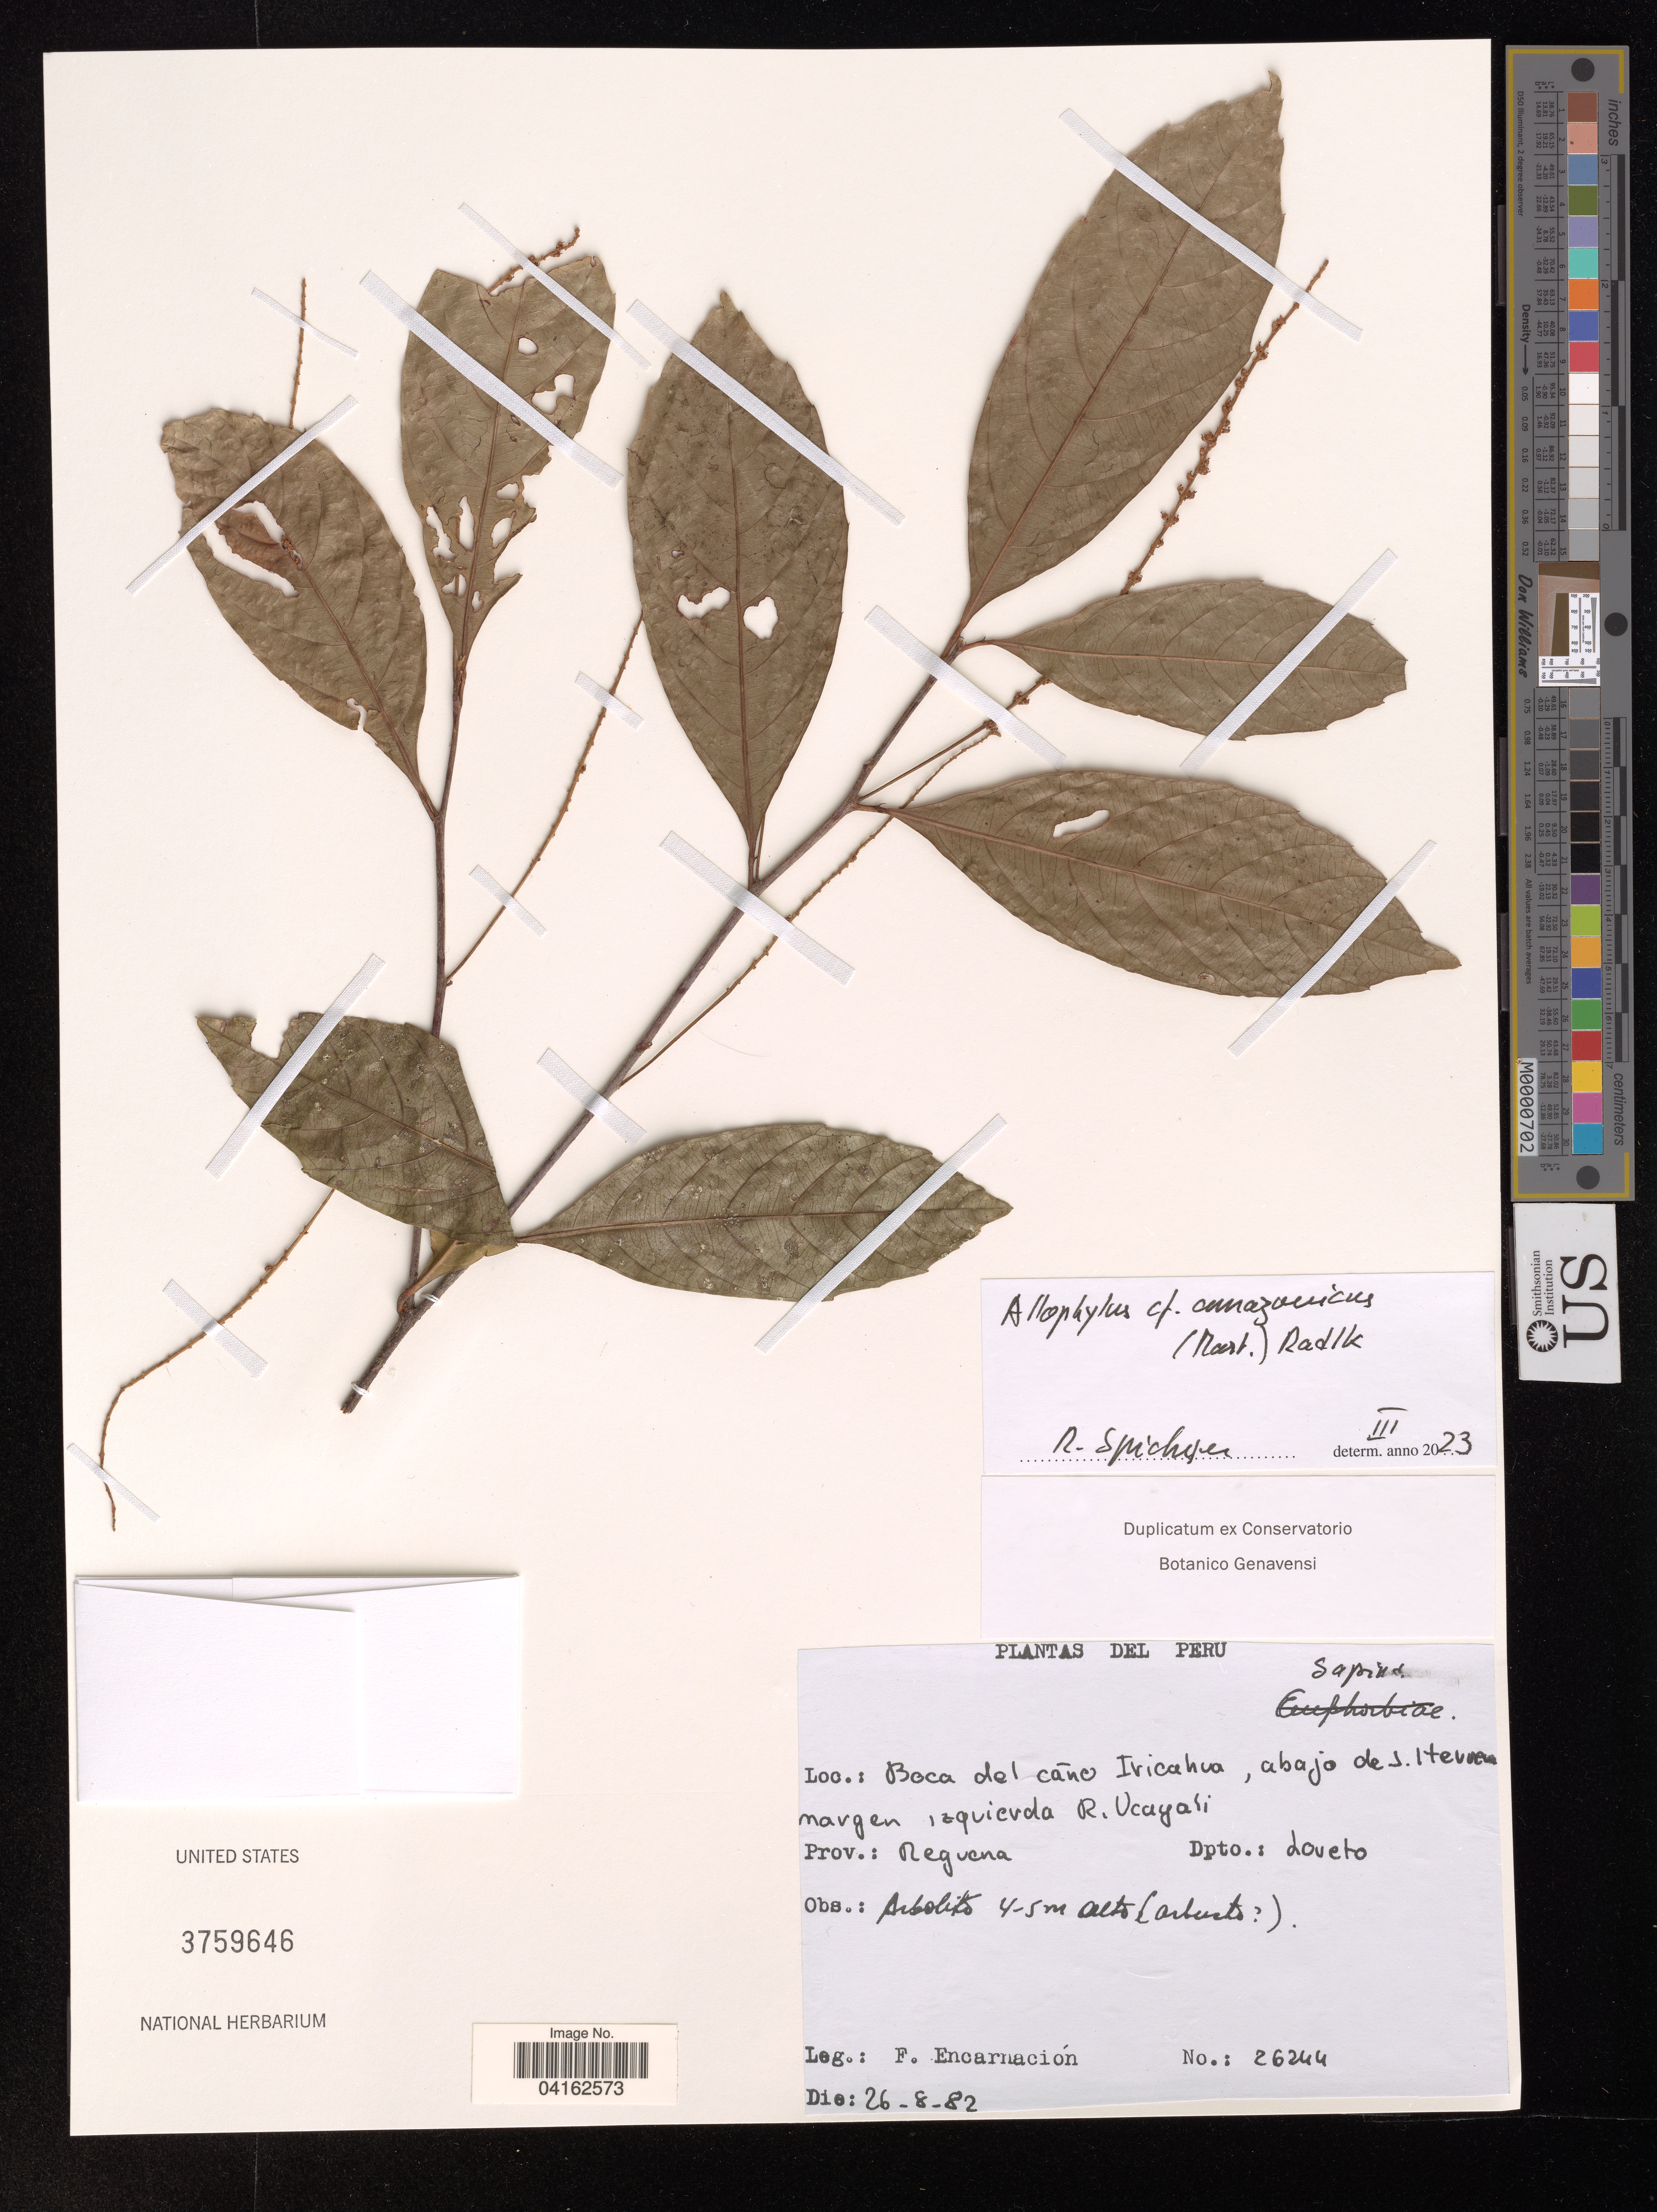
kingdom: Plantae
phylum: Tracheophyta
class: Magnoliopsida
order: Sapindales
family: Sapindaceae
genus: Allophylus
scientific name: Allophylus amazonicus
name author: (Mart.) Radlk.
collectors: F. Encarnación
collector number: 26244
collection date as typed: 26 8 82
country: Peru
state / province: Loreto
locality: Boca del caño Iricahua, abajo de J. Herrera* margen izquierda R. Ucayali. Prov.: Requena.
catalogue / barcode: US 3759646